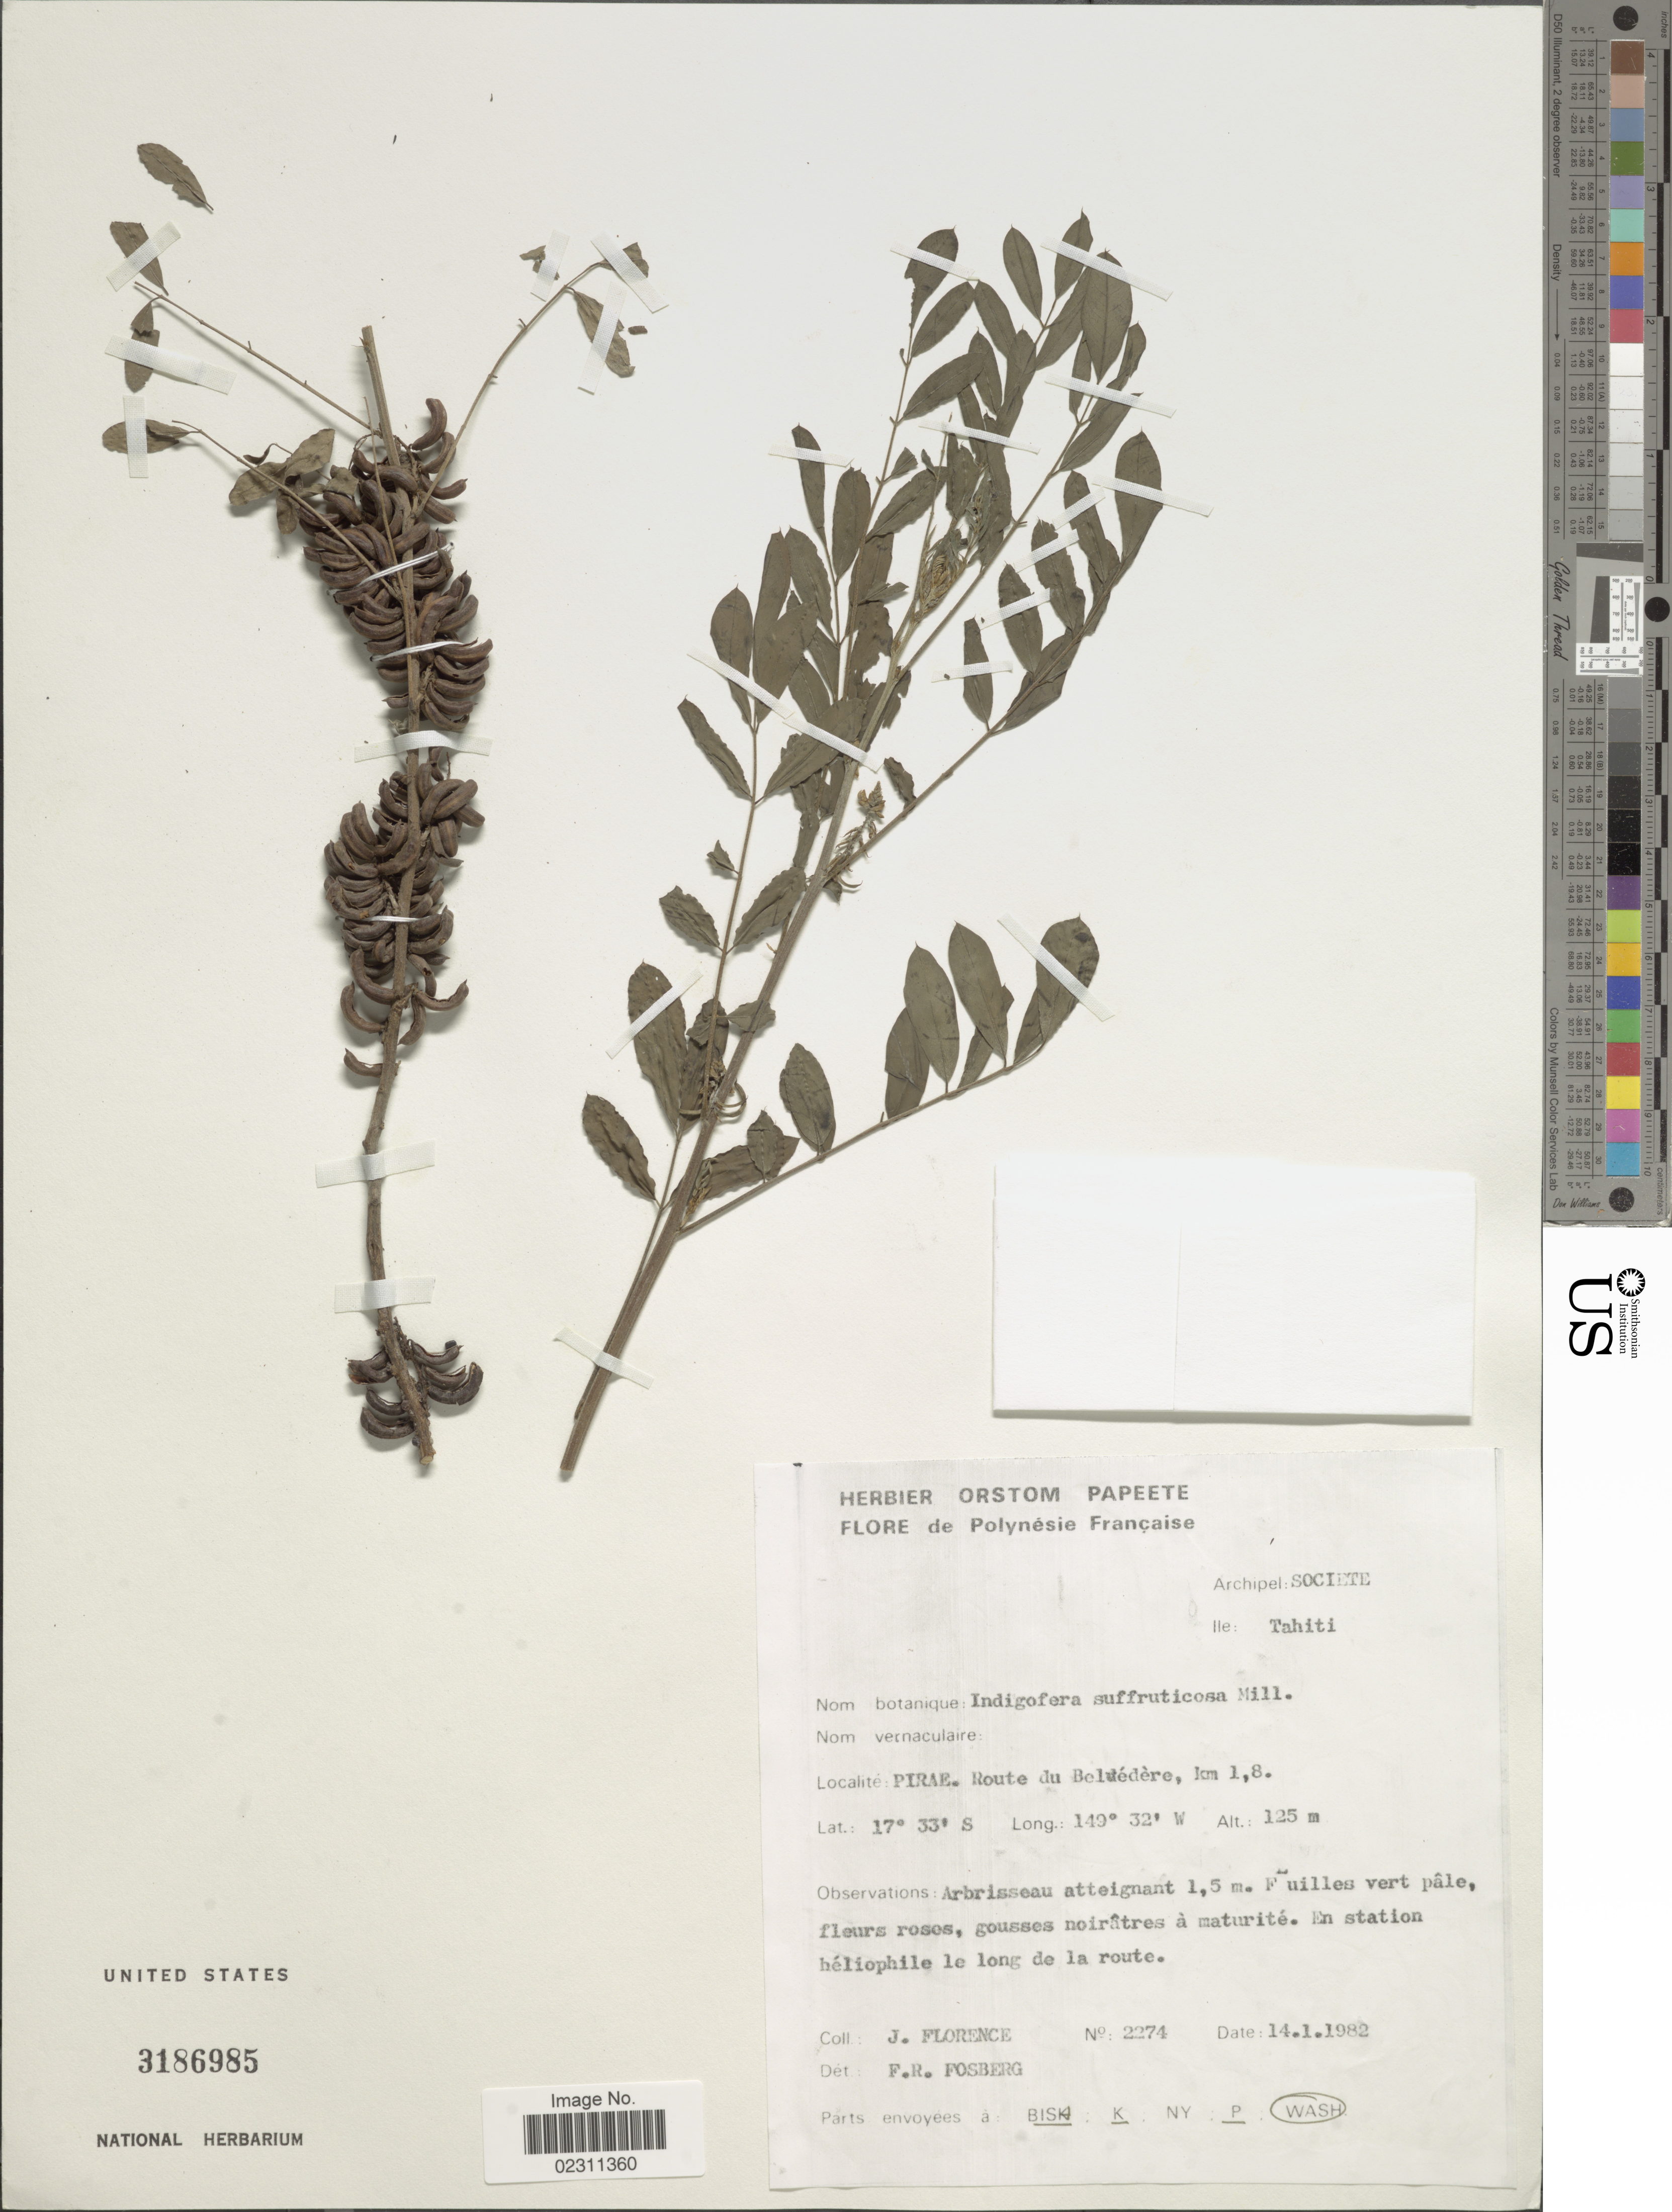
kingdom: Plantae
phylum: Tracheophyta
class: Magnoliopsida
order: Fabales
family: Fabaceae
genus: Indigofera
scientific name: Indigofera suffruticosa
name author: Mill.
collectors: J. Florence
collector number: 2274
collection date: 1982-01-14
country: French Polynesia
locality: Archipel: Societe. Ile: Tahiti. Pirae. Route du Beluétère, km 1,8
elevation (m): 125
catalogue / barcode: US 3186985